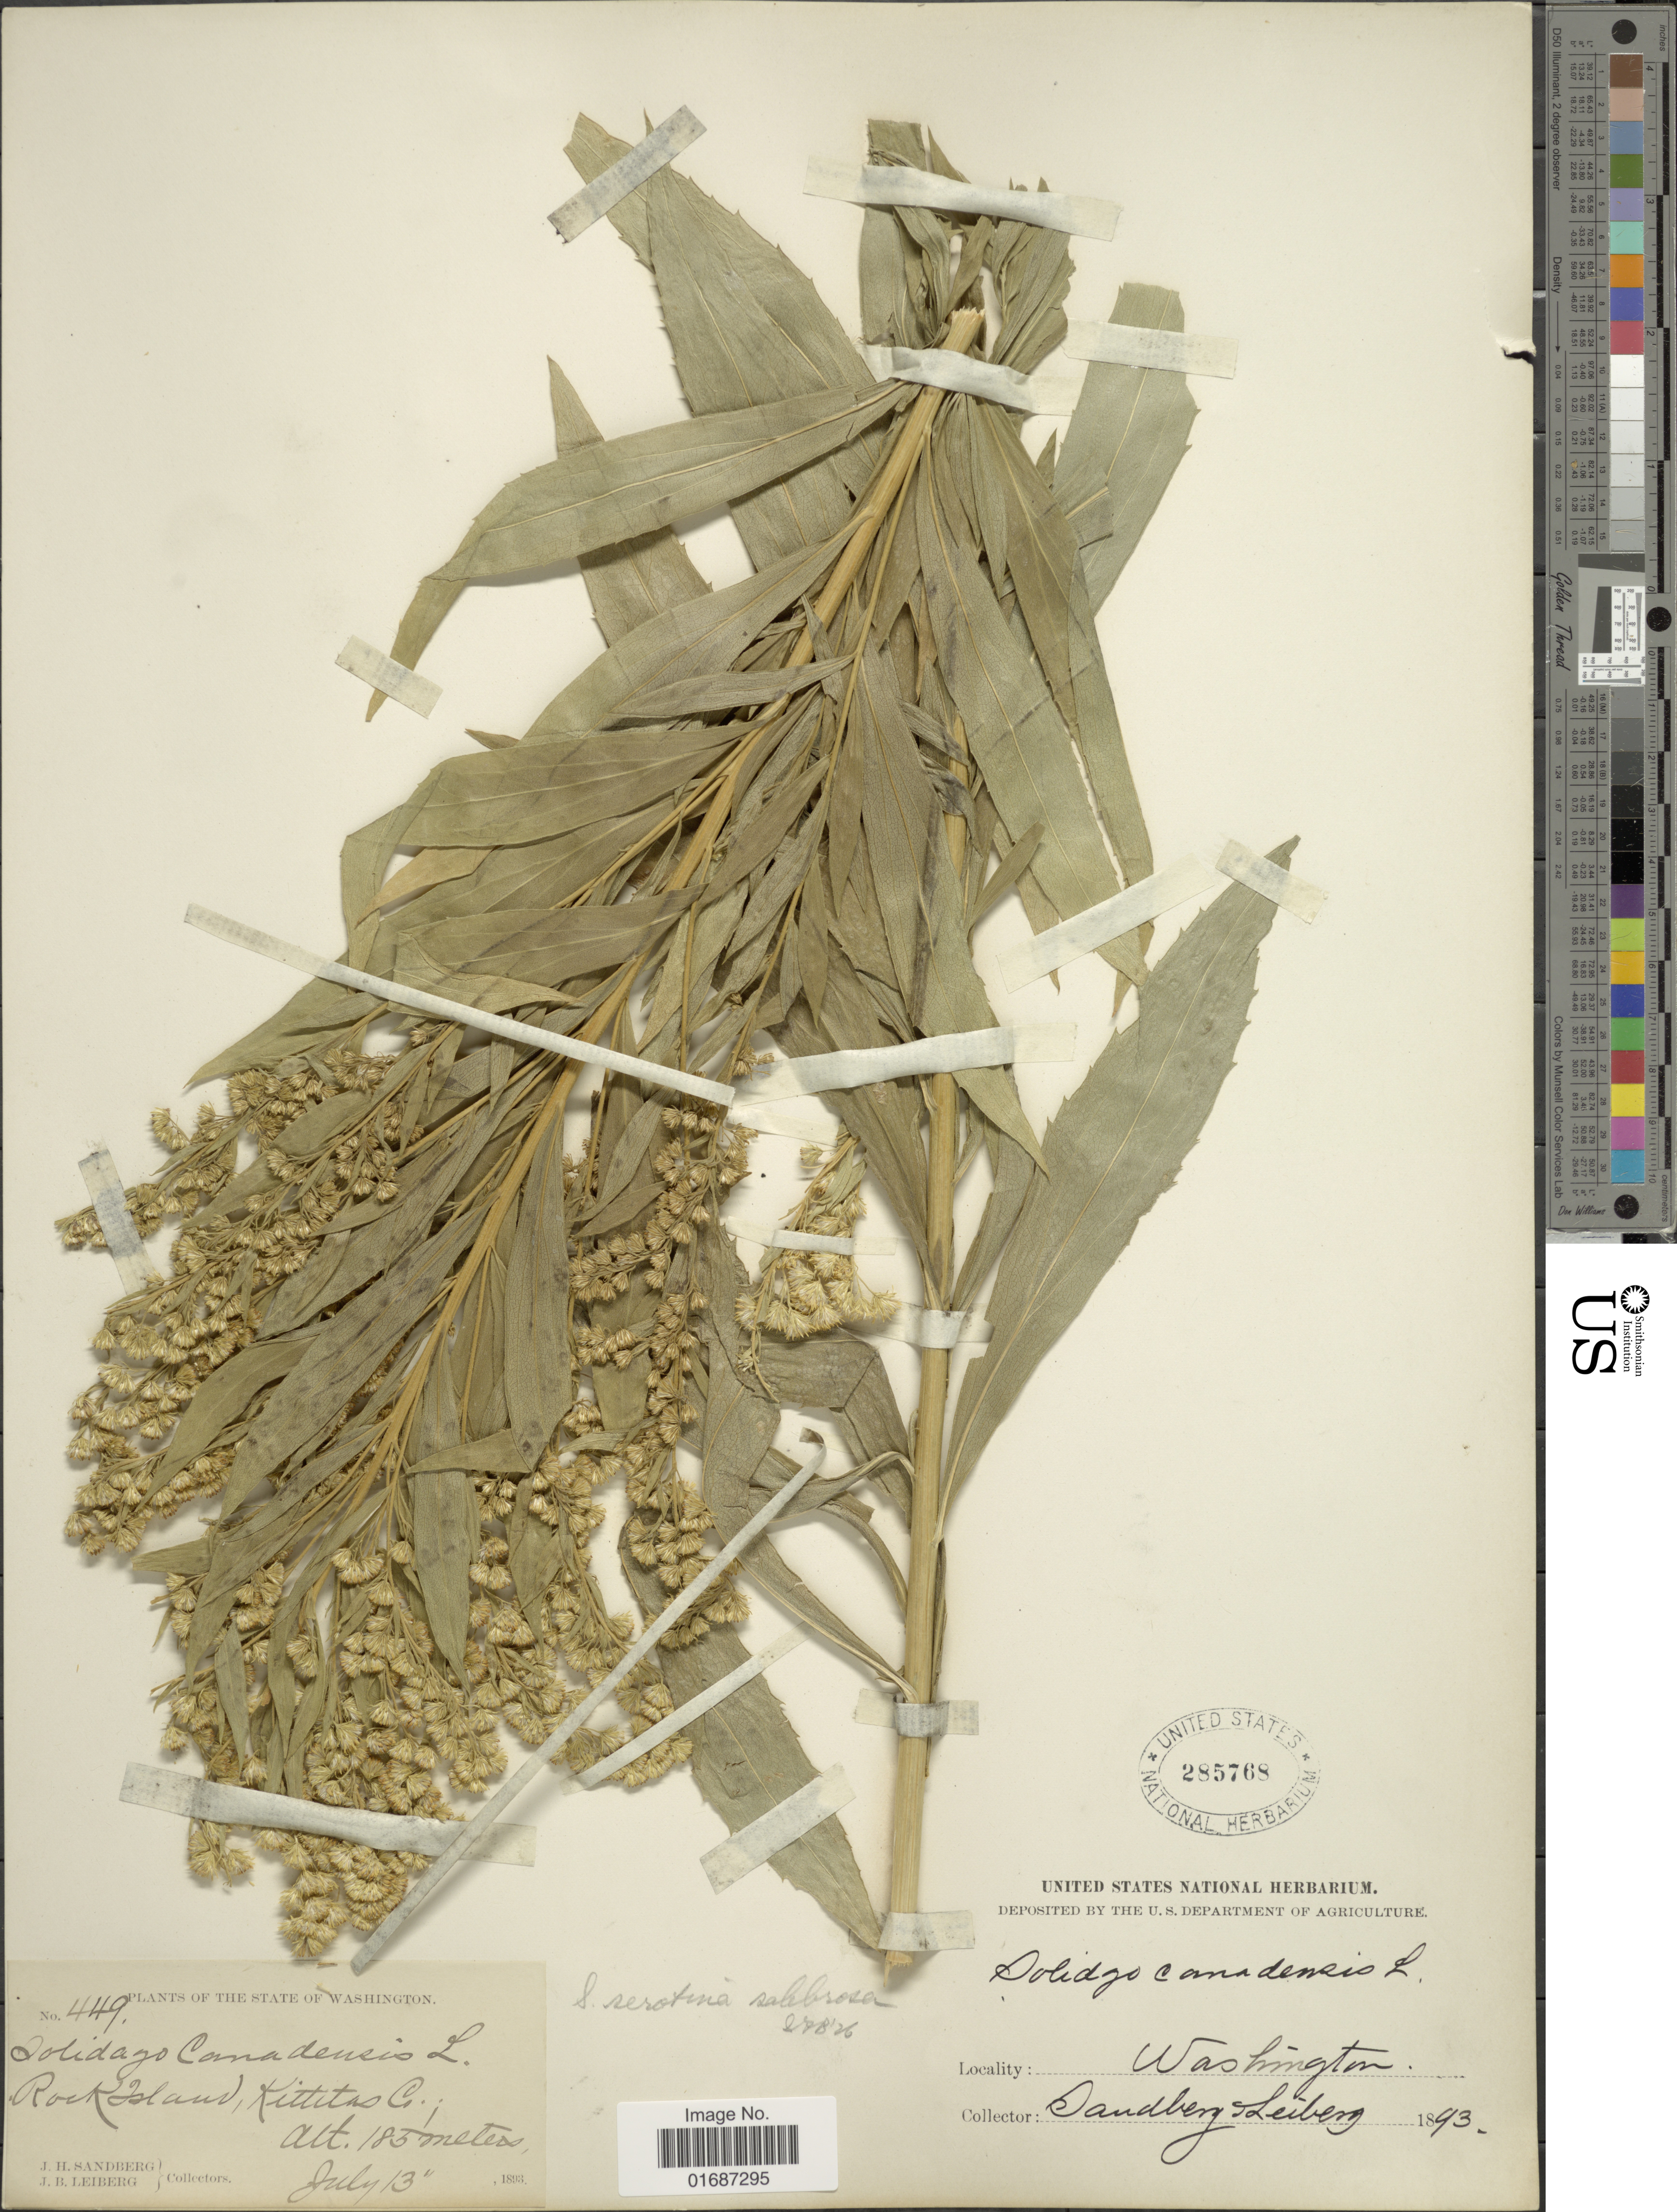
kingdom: Plantae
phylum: Tracheophyta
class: Magnoliopsida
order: Asterales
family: Asteraceae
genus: Solidago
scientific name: Solidago gigantea var. leiophylla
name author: Fernald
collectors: J. H. Sandberg & J. B. Leiberg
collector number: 449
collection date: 1893-07-13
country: United States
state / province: Washington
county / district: Kittitas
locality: Rock Island, Kittitas Co.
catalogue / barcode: US 285768